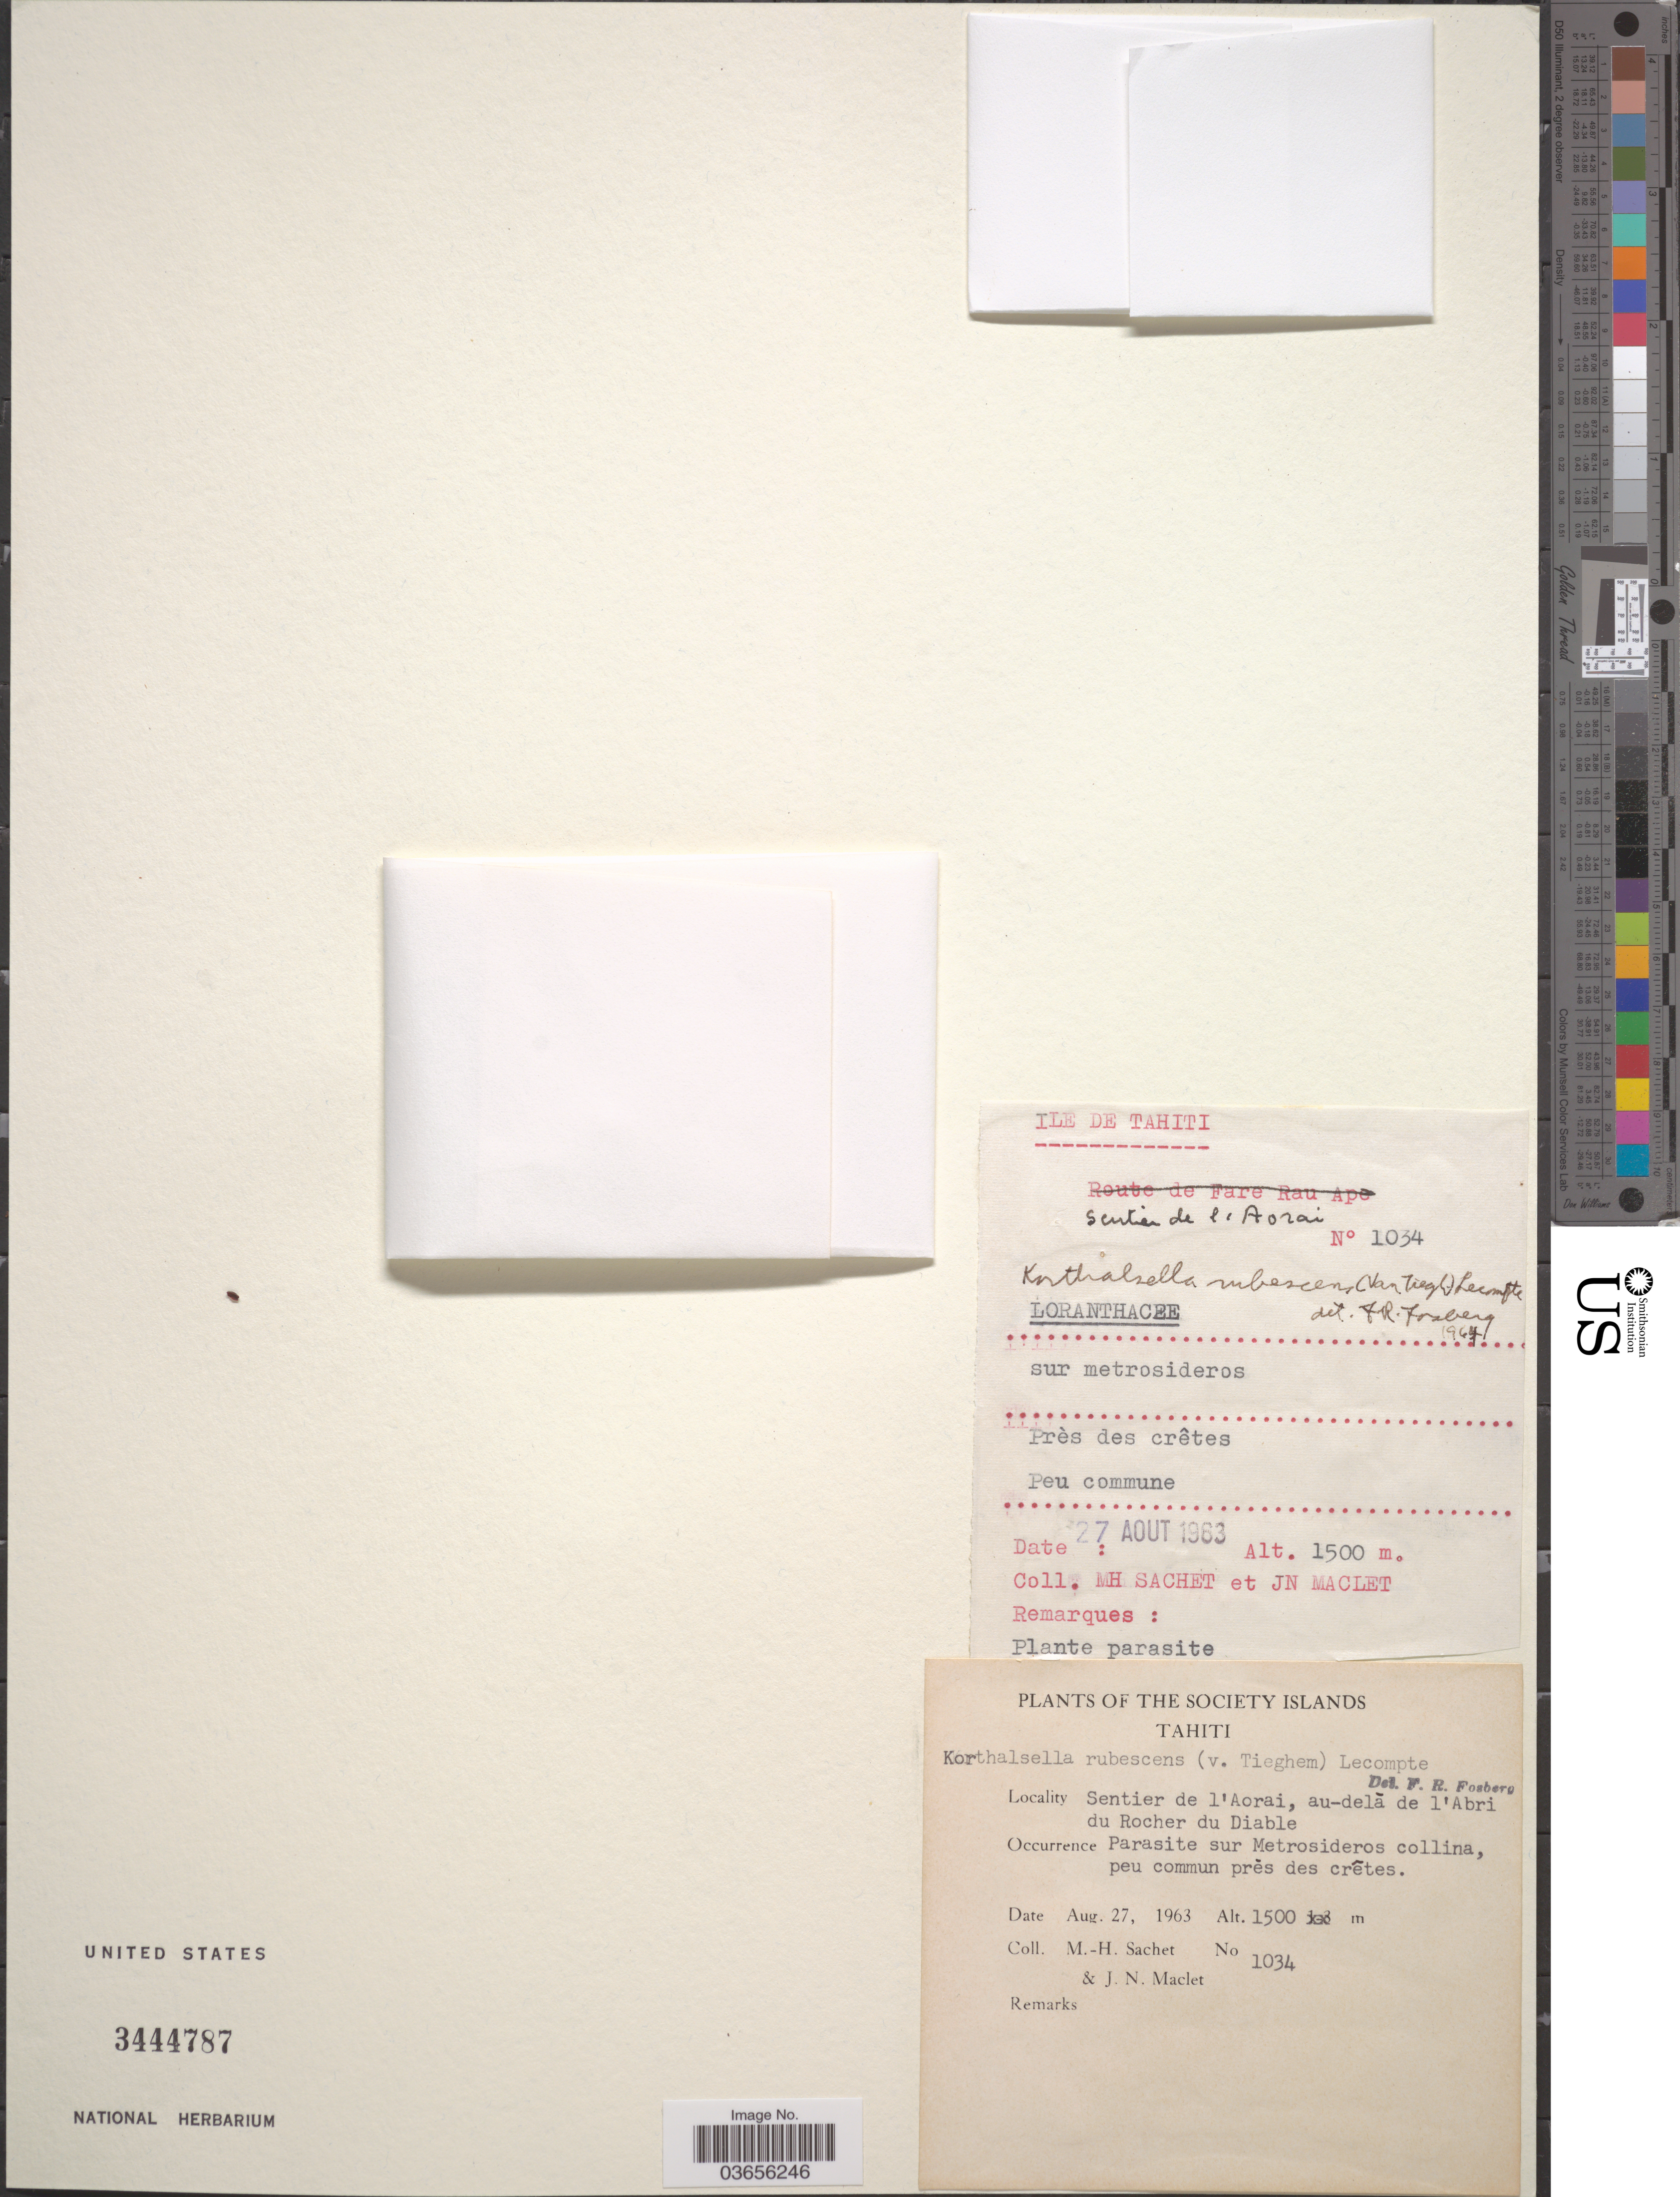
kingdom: Plantae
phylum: Tracheophyta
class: Magnoliopsida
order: Santalales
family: Viscaceae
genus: Korthalsella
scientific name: Korthalsella rubescens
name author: (Tiegh.)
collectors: M.-H. Sachet & J. Maclet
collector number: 1034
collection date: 1963-08-27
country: French Polynesia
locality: The Society Islands. Tahiti. Sentier de l'Aorai, au-delâ de l'Abri du Rocher du Diable.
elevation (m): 1500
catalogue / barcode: US 3444787